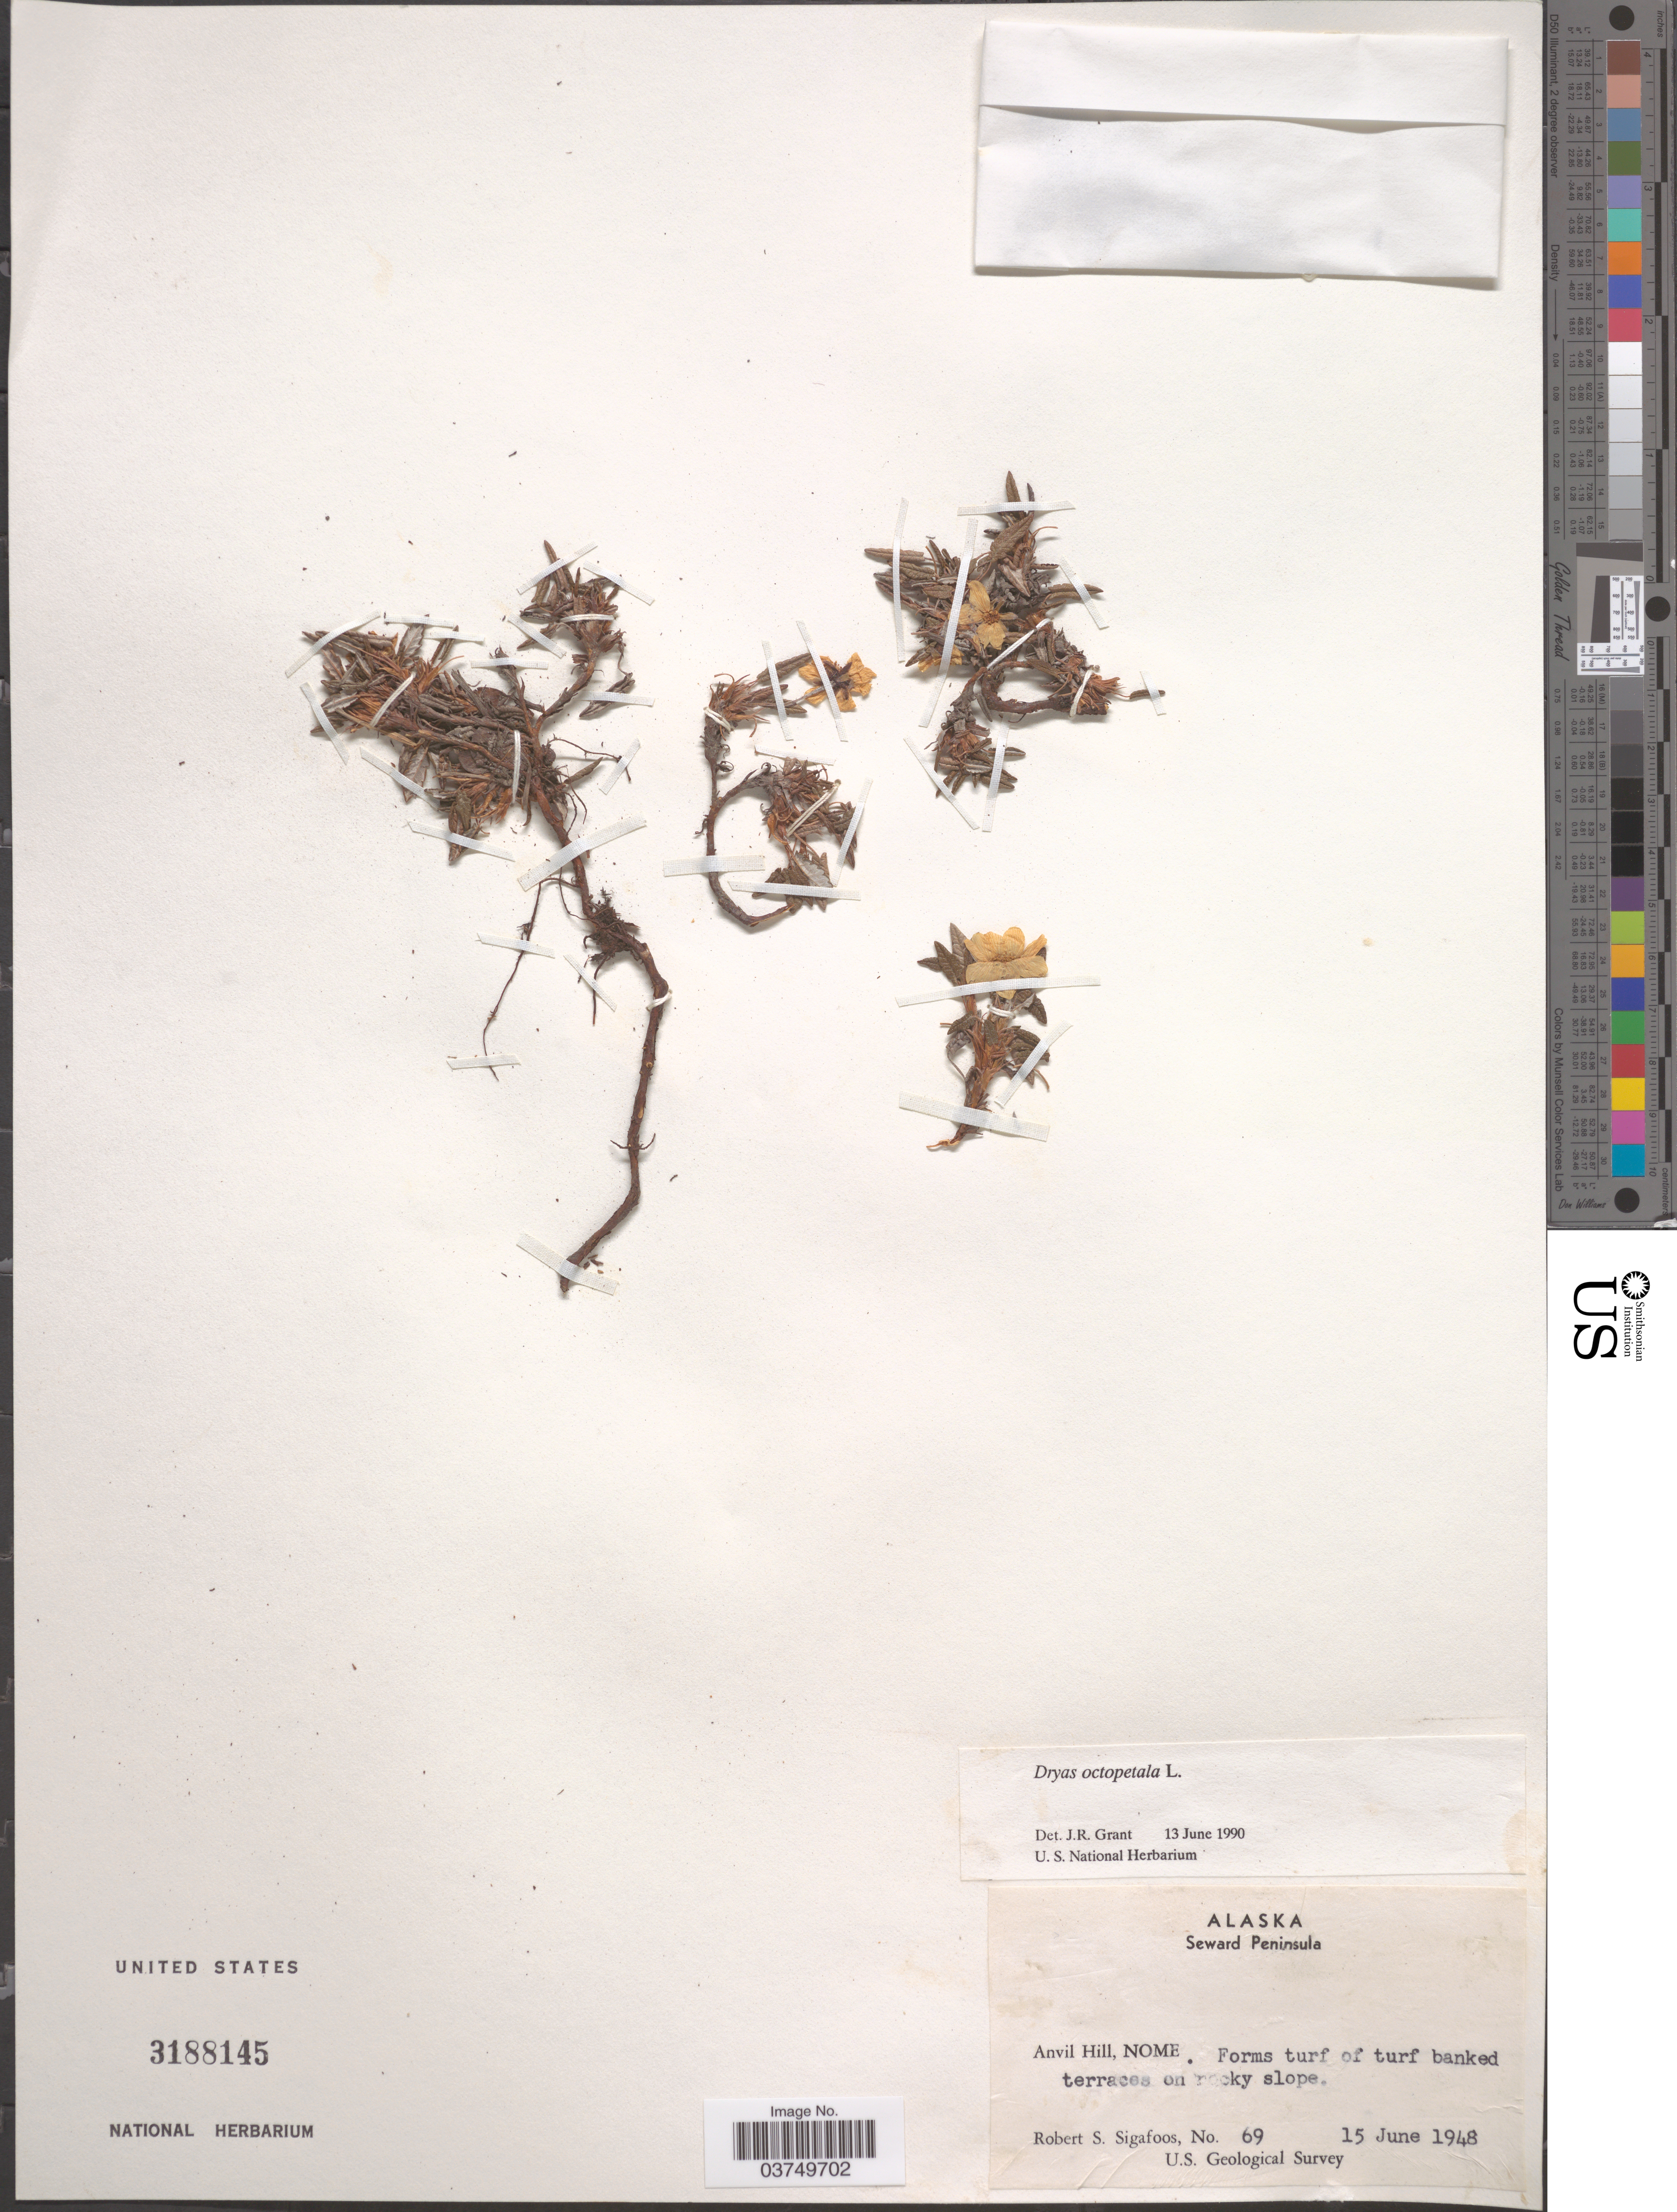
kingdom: Plantae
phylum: Tracheophyta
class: Magnoliopsida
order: Rosales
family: Rosaceae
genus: Dryas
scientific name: Dryas octopetala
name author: L.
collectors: R. Sigafoos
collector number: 69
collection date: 1948-06-15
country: United States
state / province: Alaska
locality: Seward Peninsula. Anvil Hill, Nome.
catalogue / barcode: US 3188145